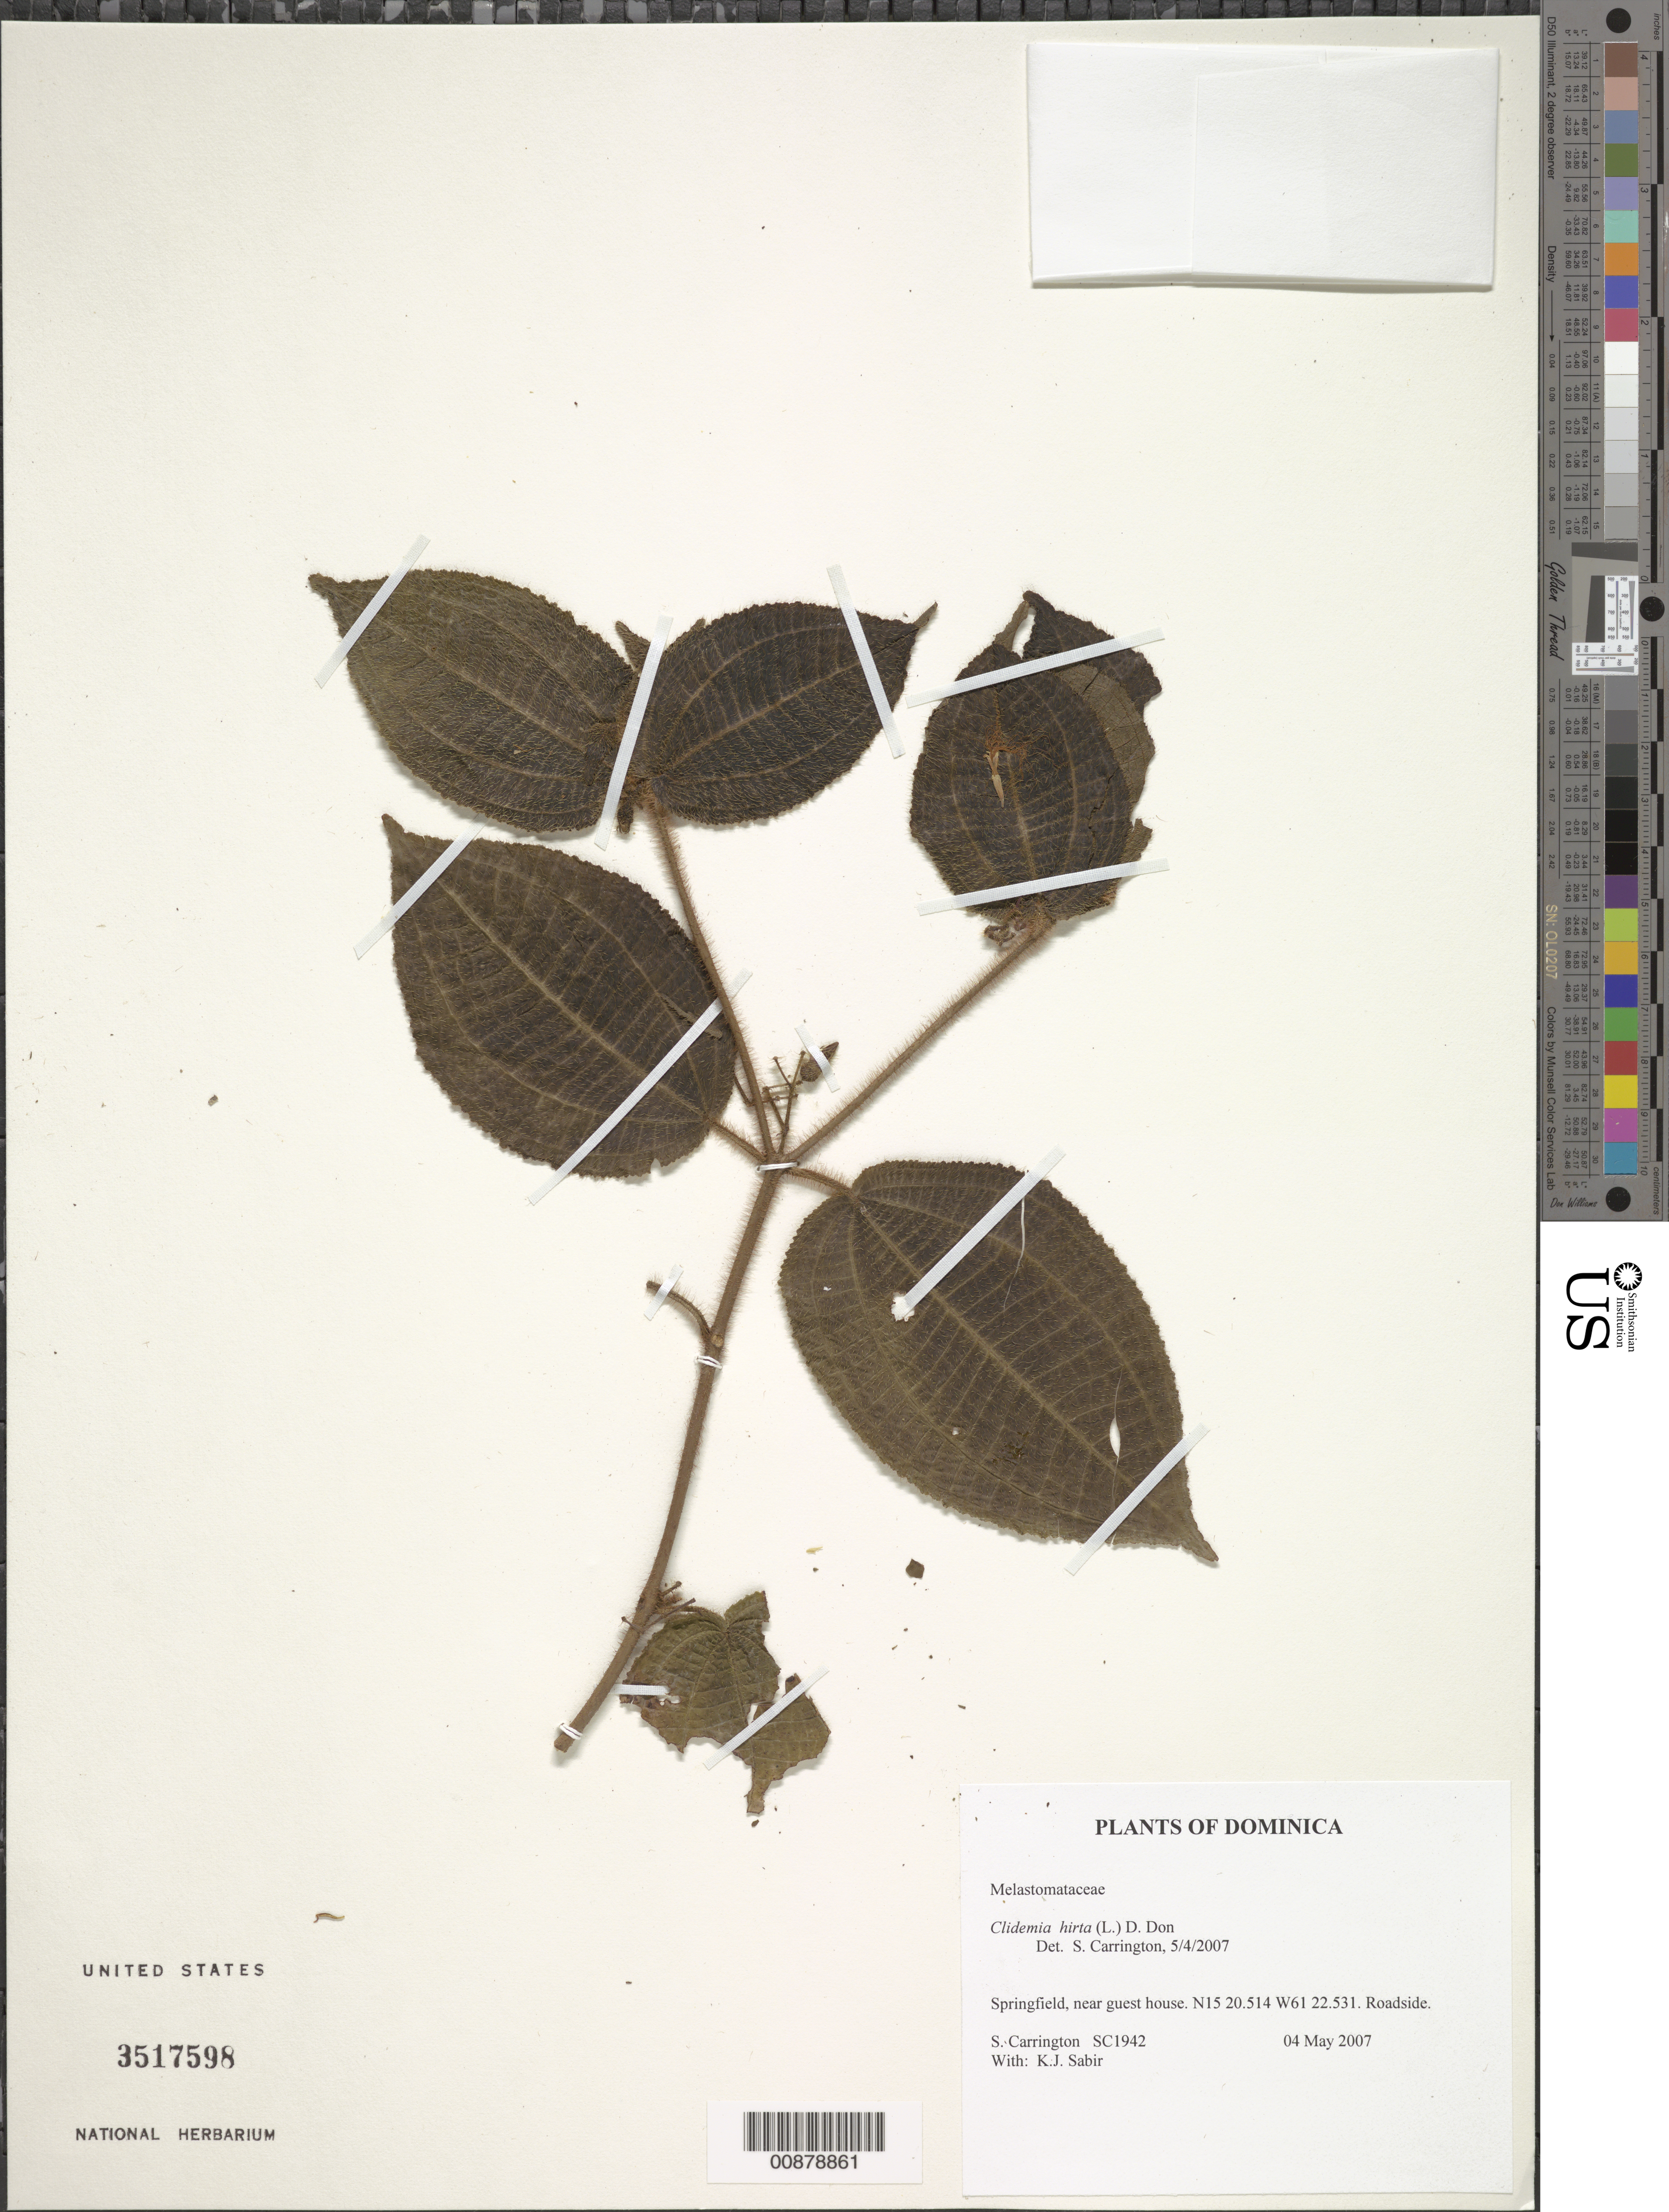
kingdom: Plantae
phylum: Tracheophyta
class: Magnoliopsida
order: Myrtales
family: Melastomataceae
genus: Clidemia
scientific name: Clidemia hirta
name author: (L.) D. Don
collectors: C. M. S. Carrington & K. Sabir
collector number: SC 1942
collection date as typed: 04 May 2007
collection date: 2007-05-04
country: Dominica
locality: Springfield, near guest house.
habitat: Roadside.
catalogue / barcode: US 3517598